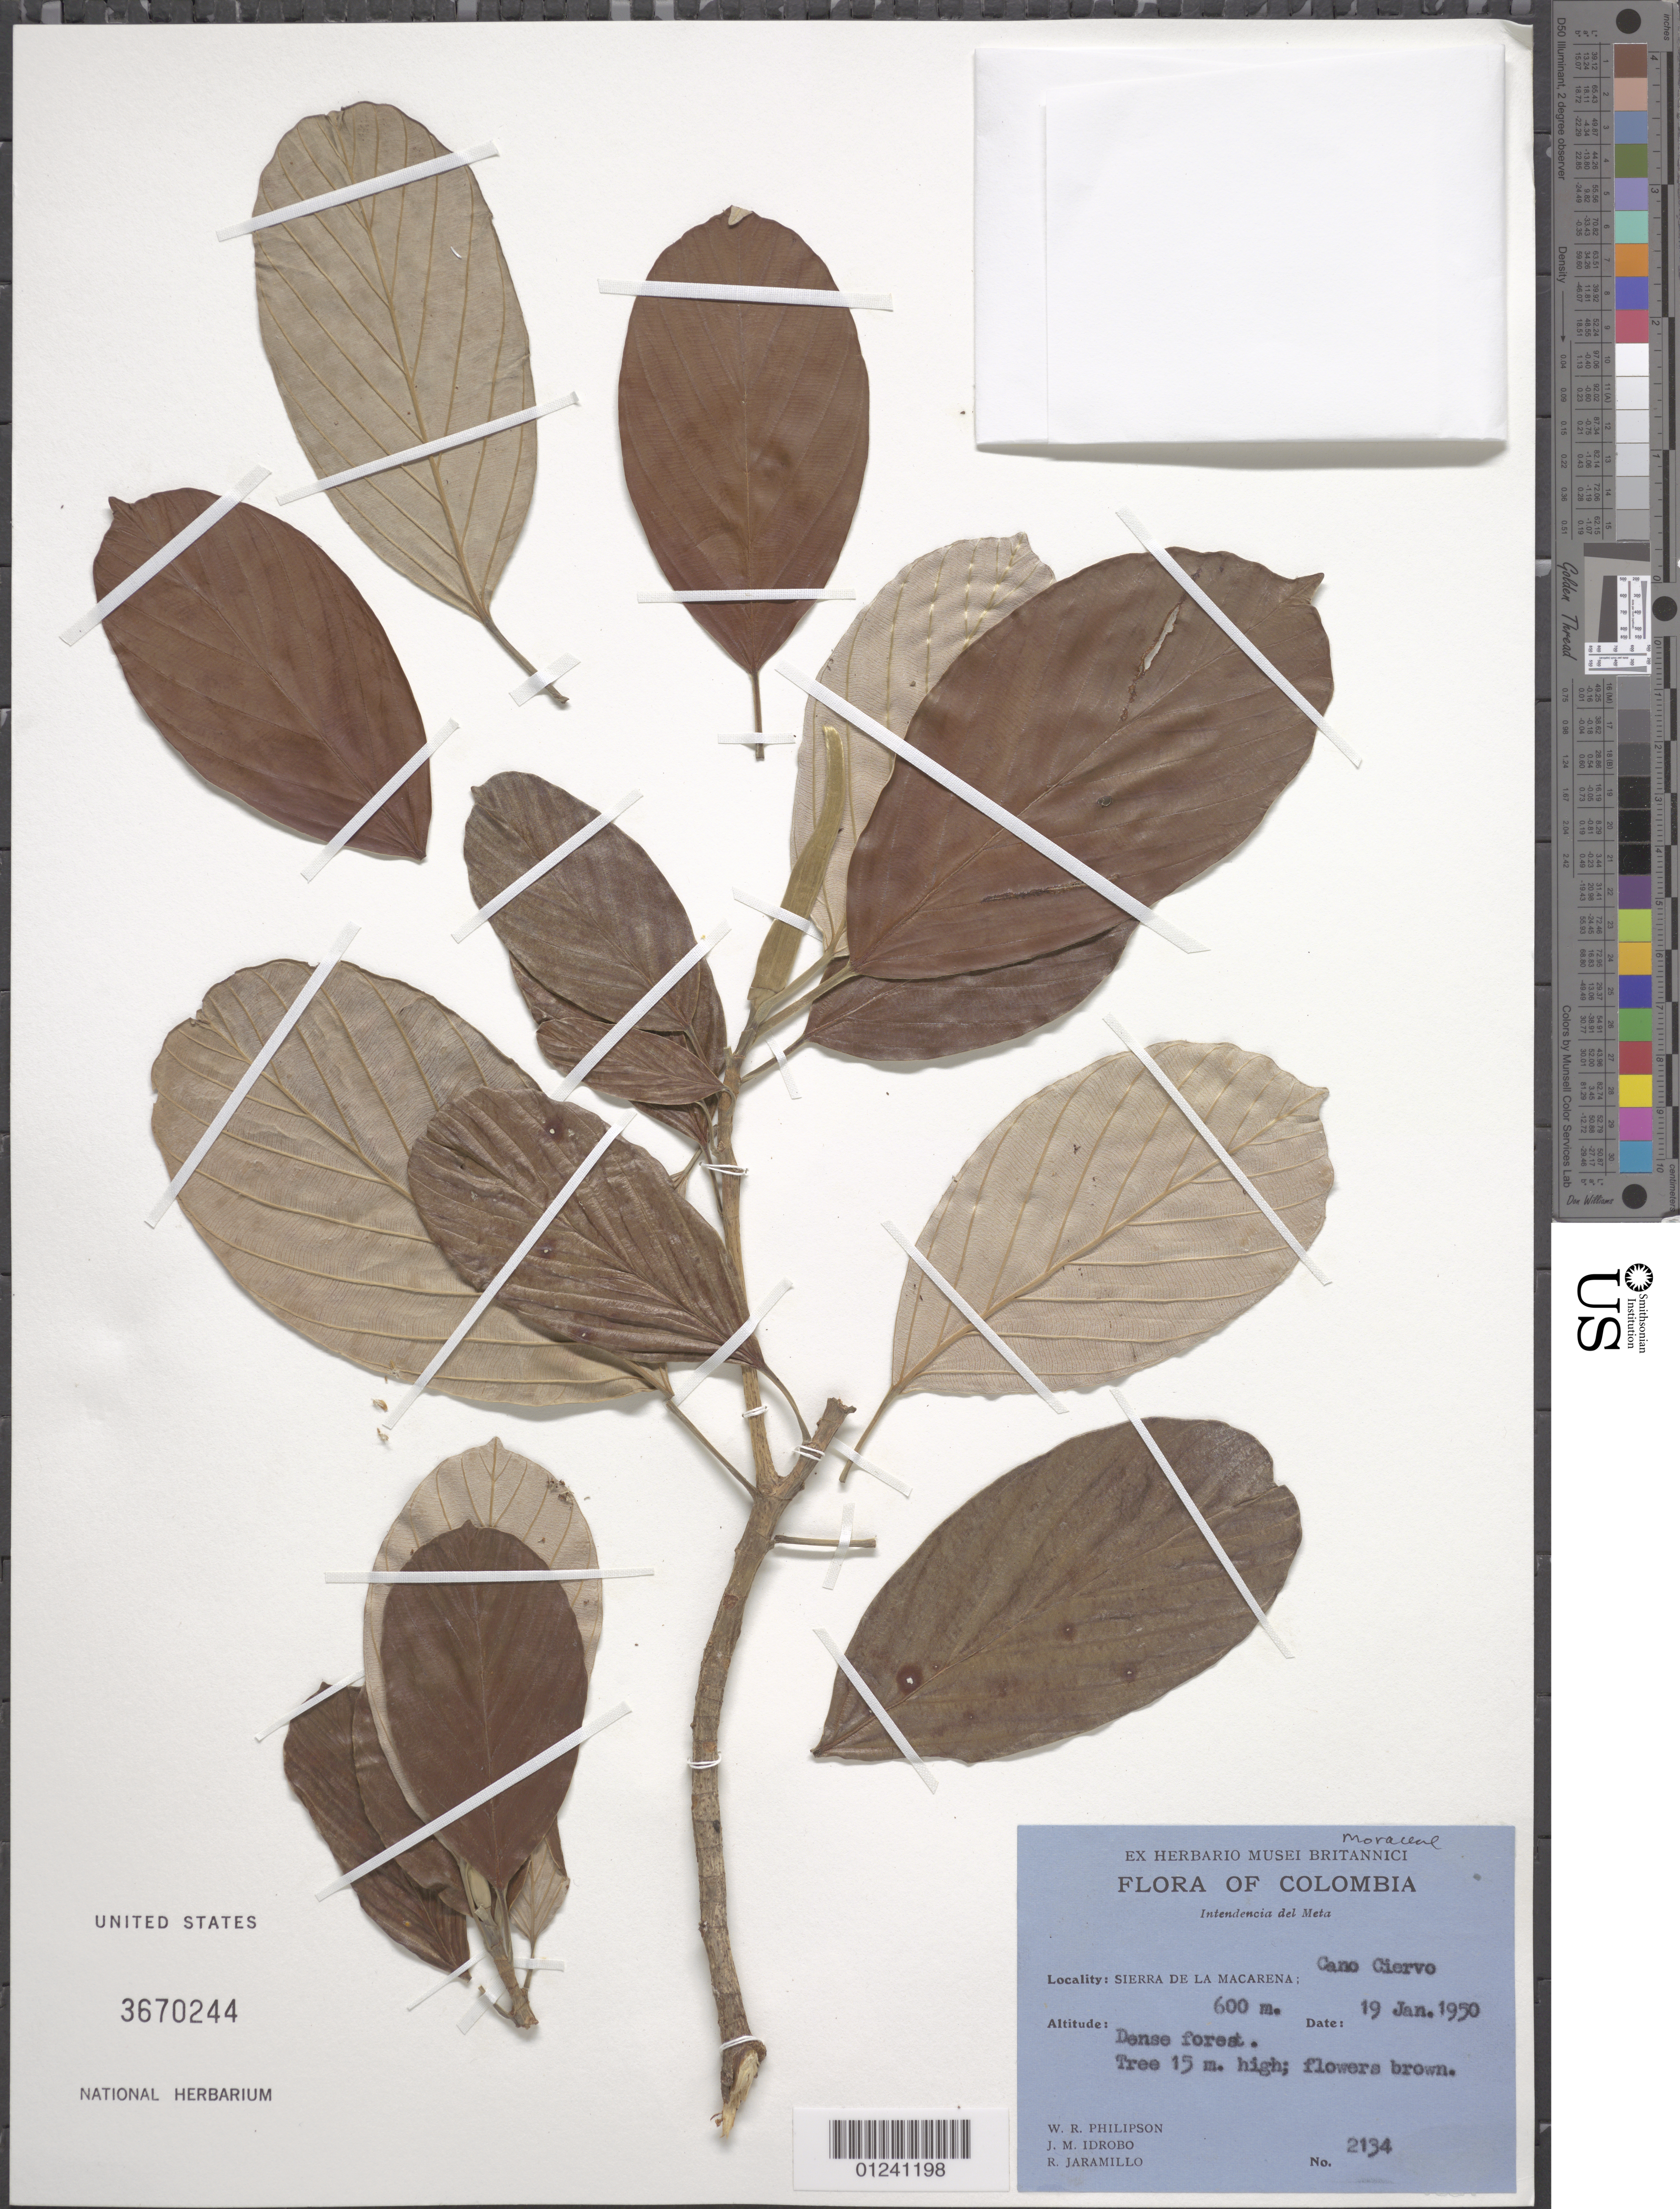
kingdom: Plantae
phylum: Tracheophyta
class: Magnoliopsida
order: Rosales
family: Moraceae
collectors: W. R. Philipson, J. M. Idrobo & R. Jaramillo M.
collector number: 2134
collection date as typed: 19 Jan 1950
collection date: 1950-01-19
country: Colombia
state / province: Meta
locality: Sierra de la Macarena; Cano Cierva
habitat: Dense forest.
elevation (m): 600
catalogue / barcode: US 3670244